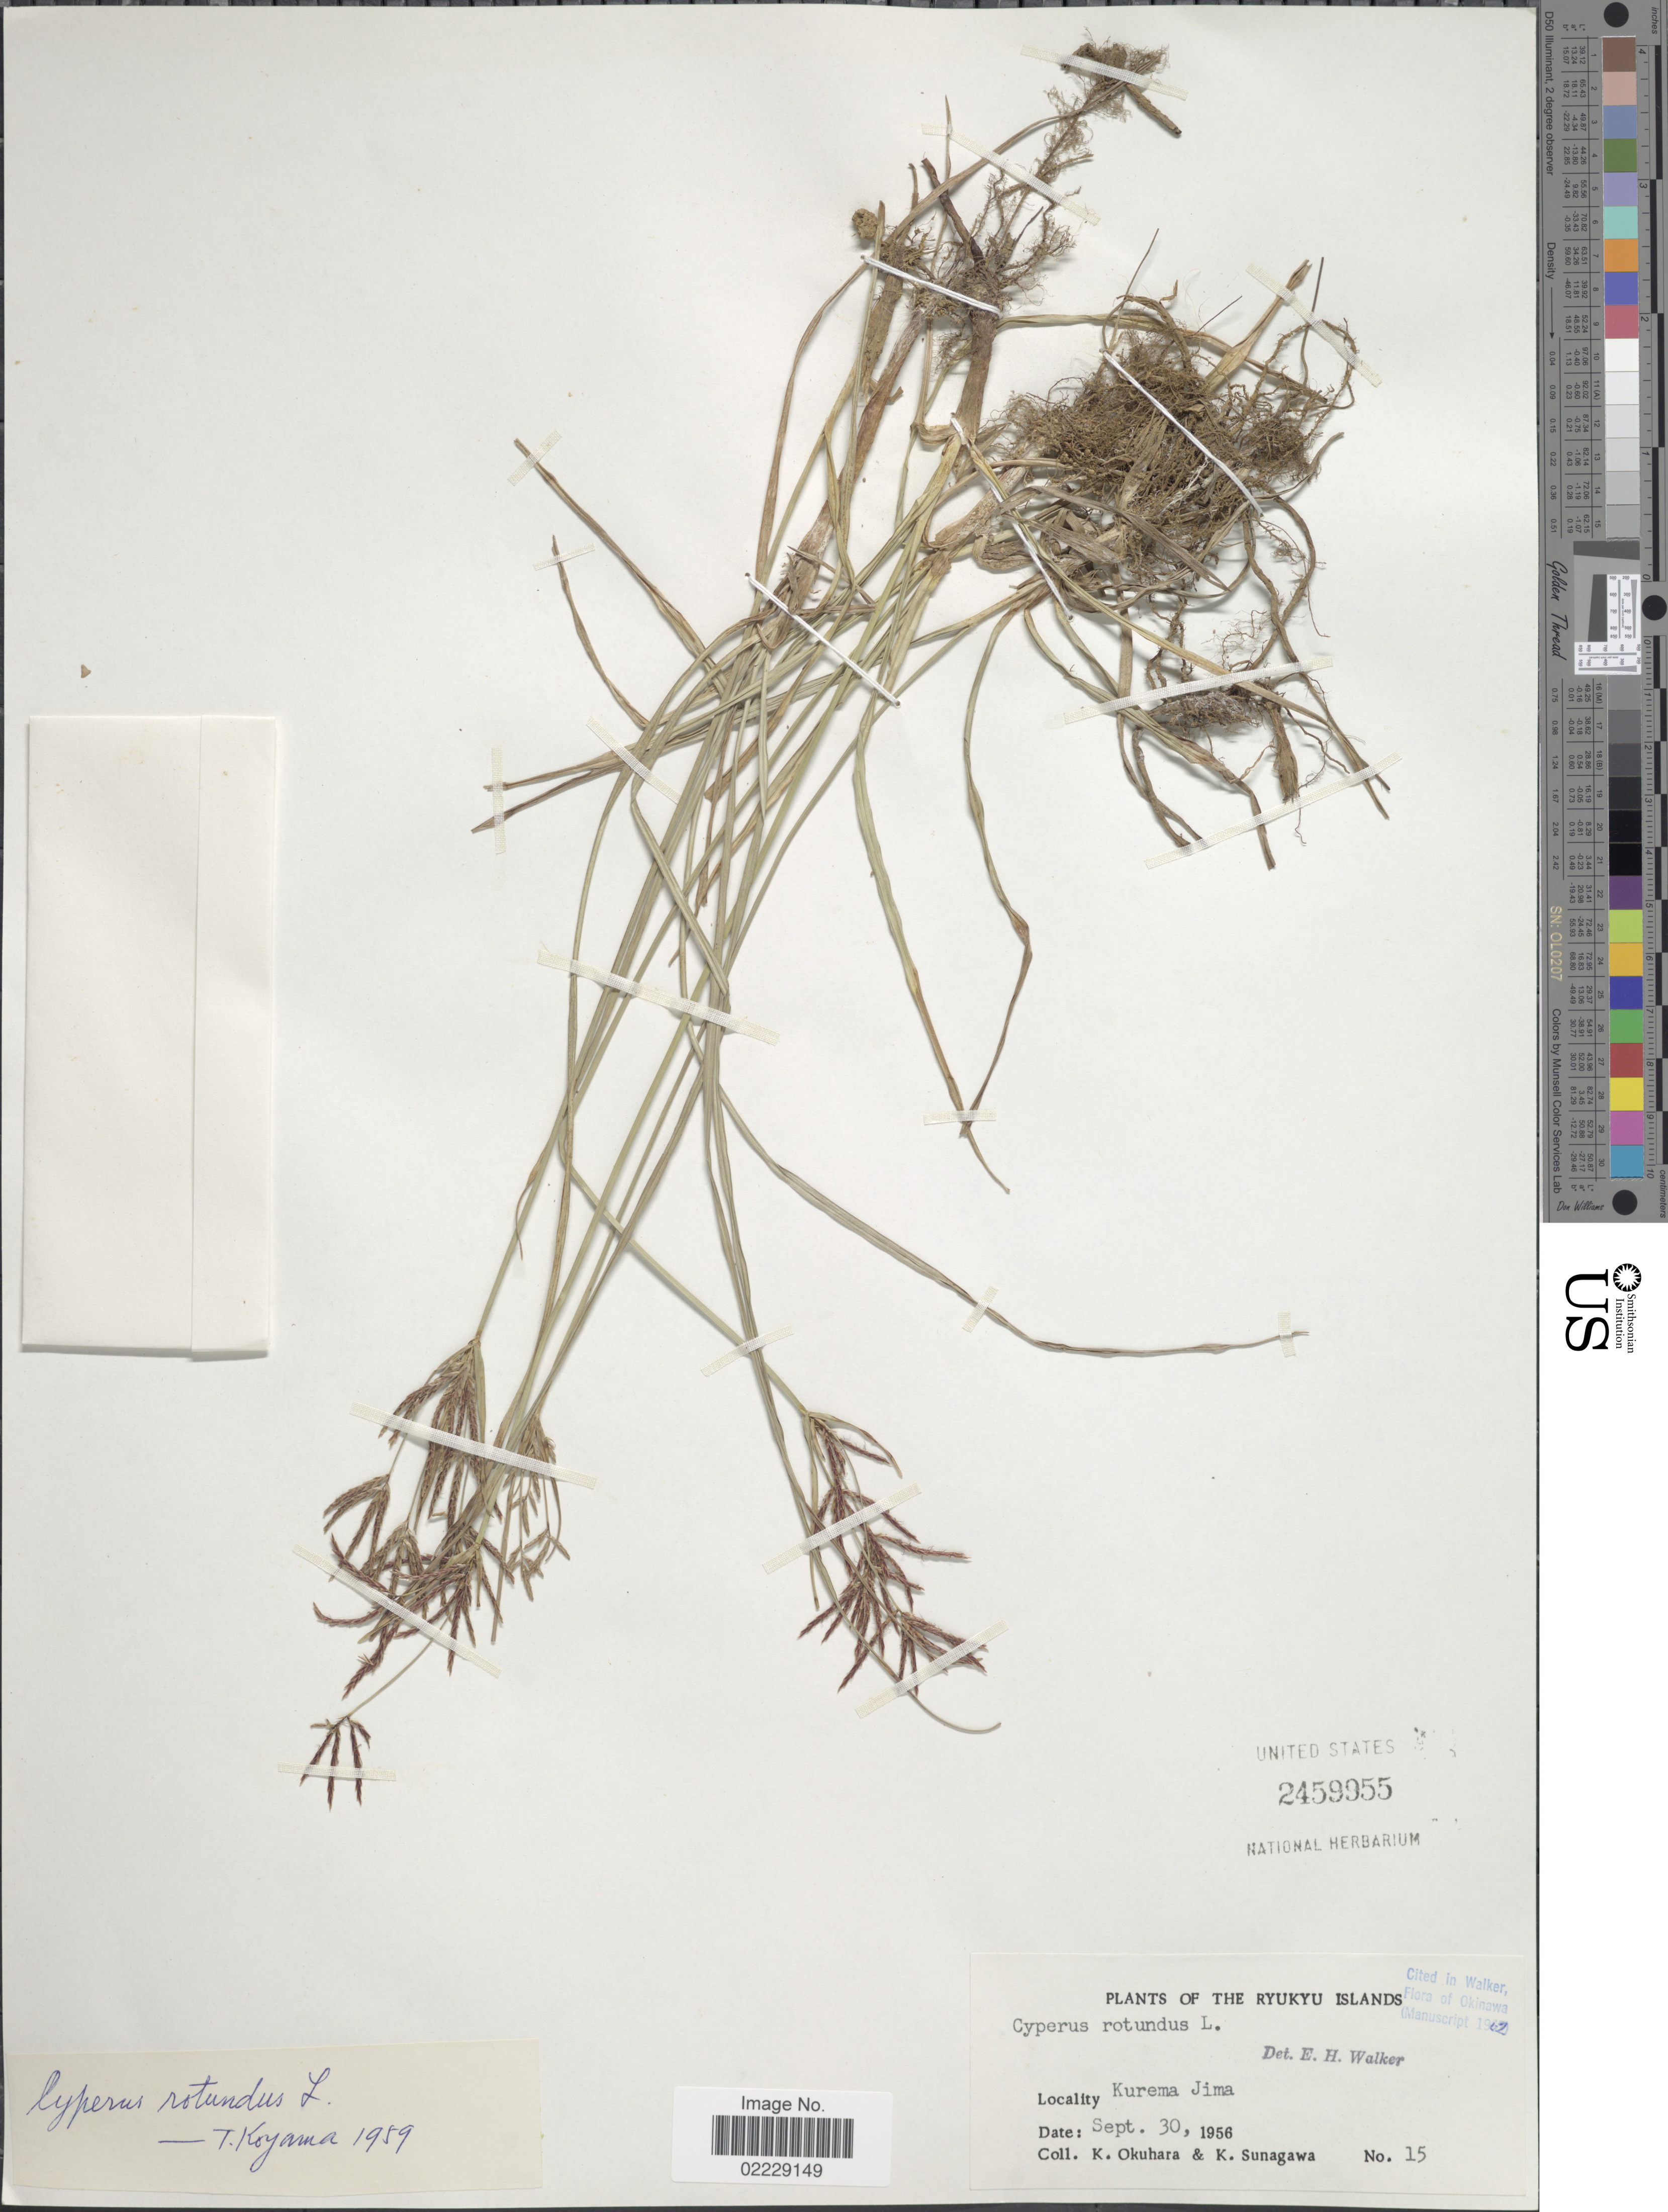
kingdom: Plantae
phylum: Tracheophyta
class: Liliopsida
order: Poales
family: Cyperaceae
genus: Cyperus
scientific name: Cyperus rotundus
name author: L.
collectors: K. Okuhara & K. Sunagawa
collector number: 15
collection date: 1956-09-30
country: Japan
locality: The Ryukyu Islands, Kurema Jima.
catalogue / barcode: US 2459955